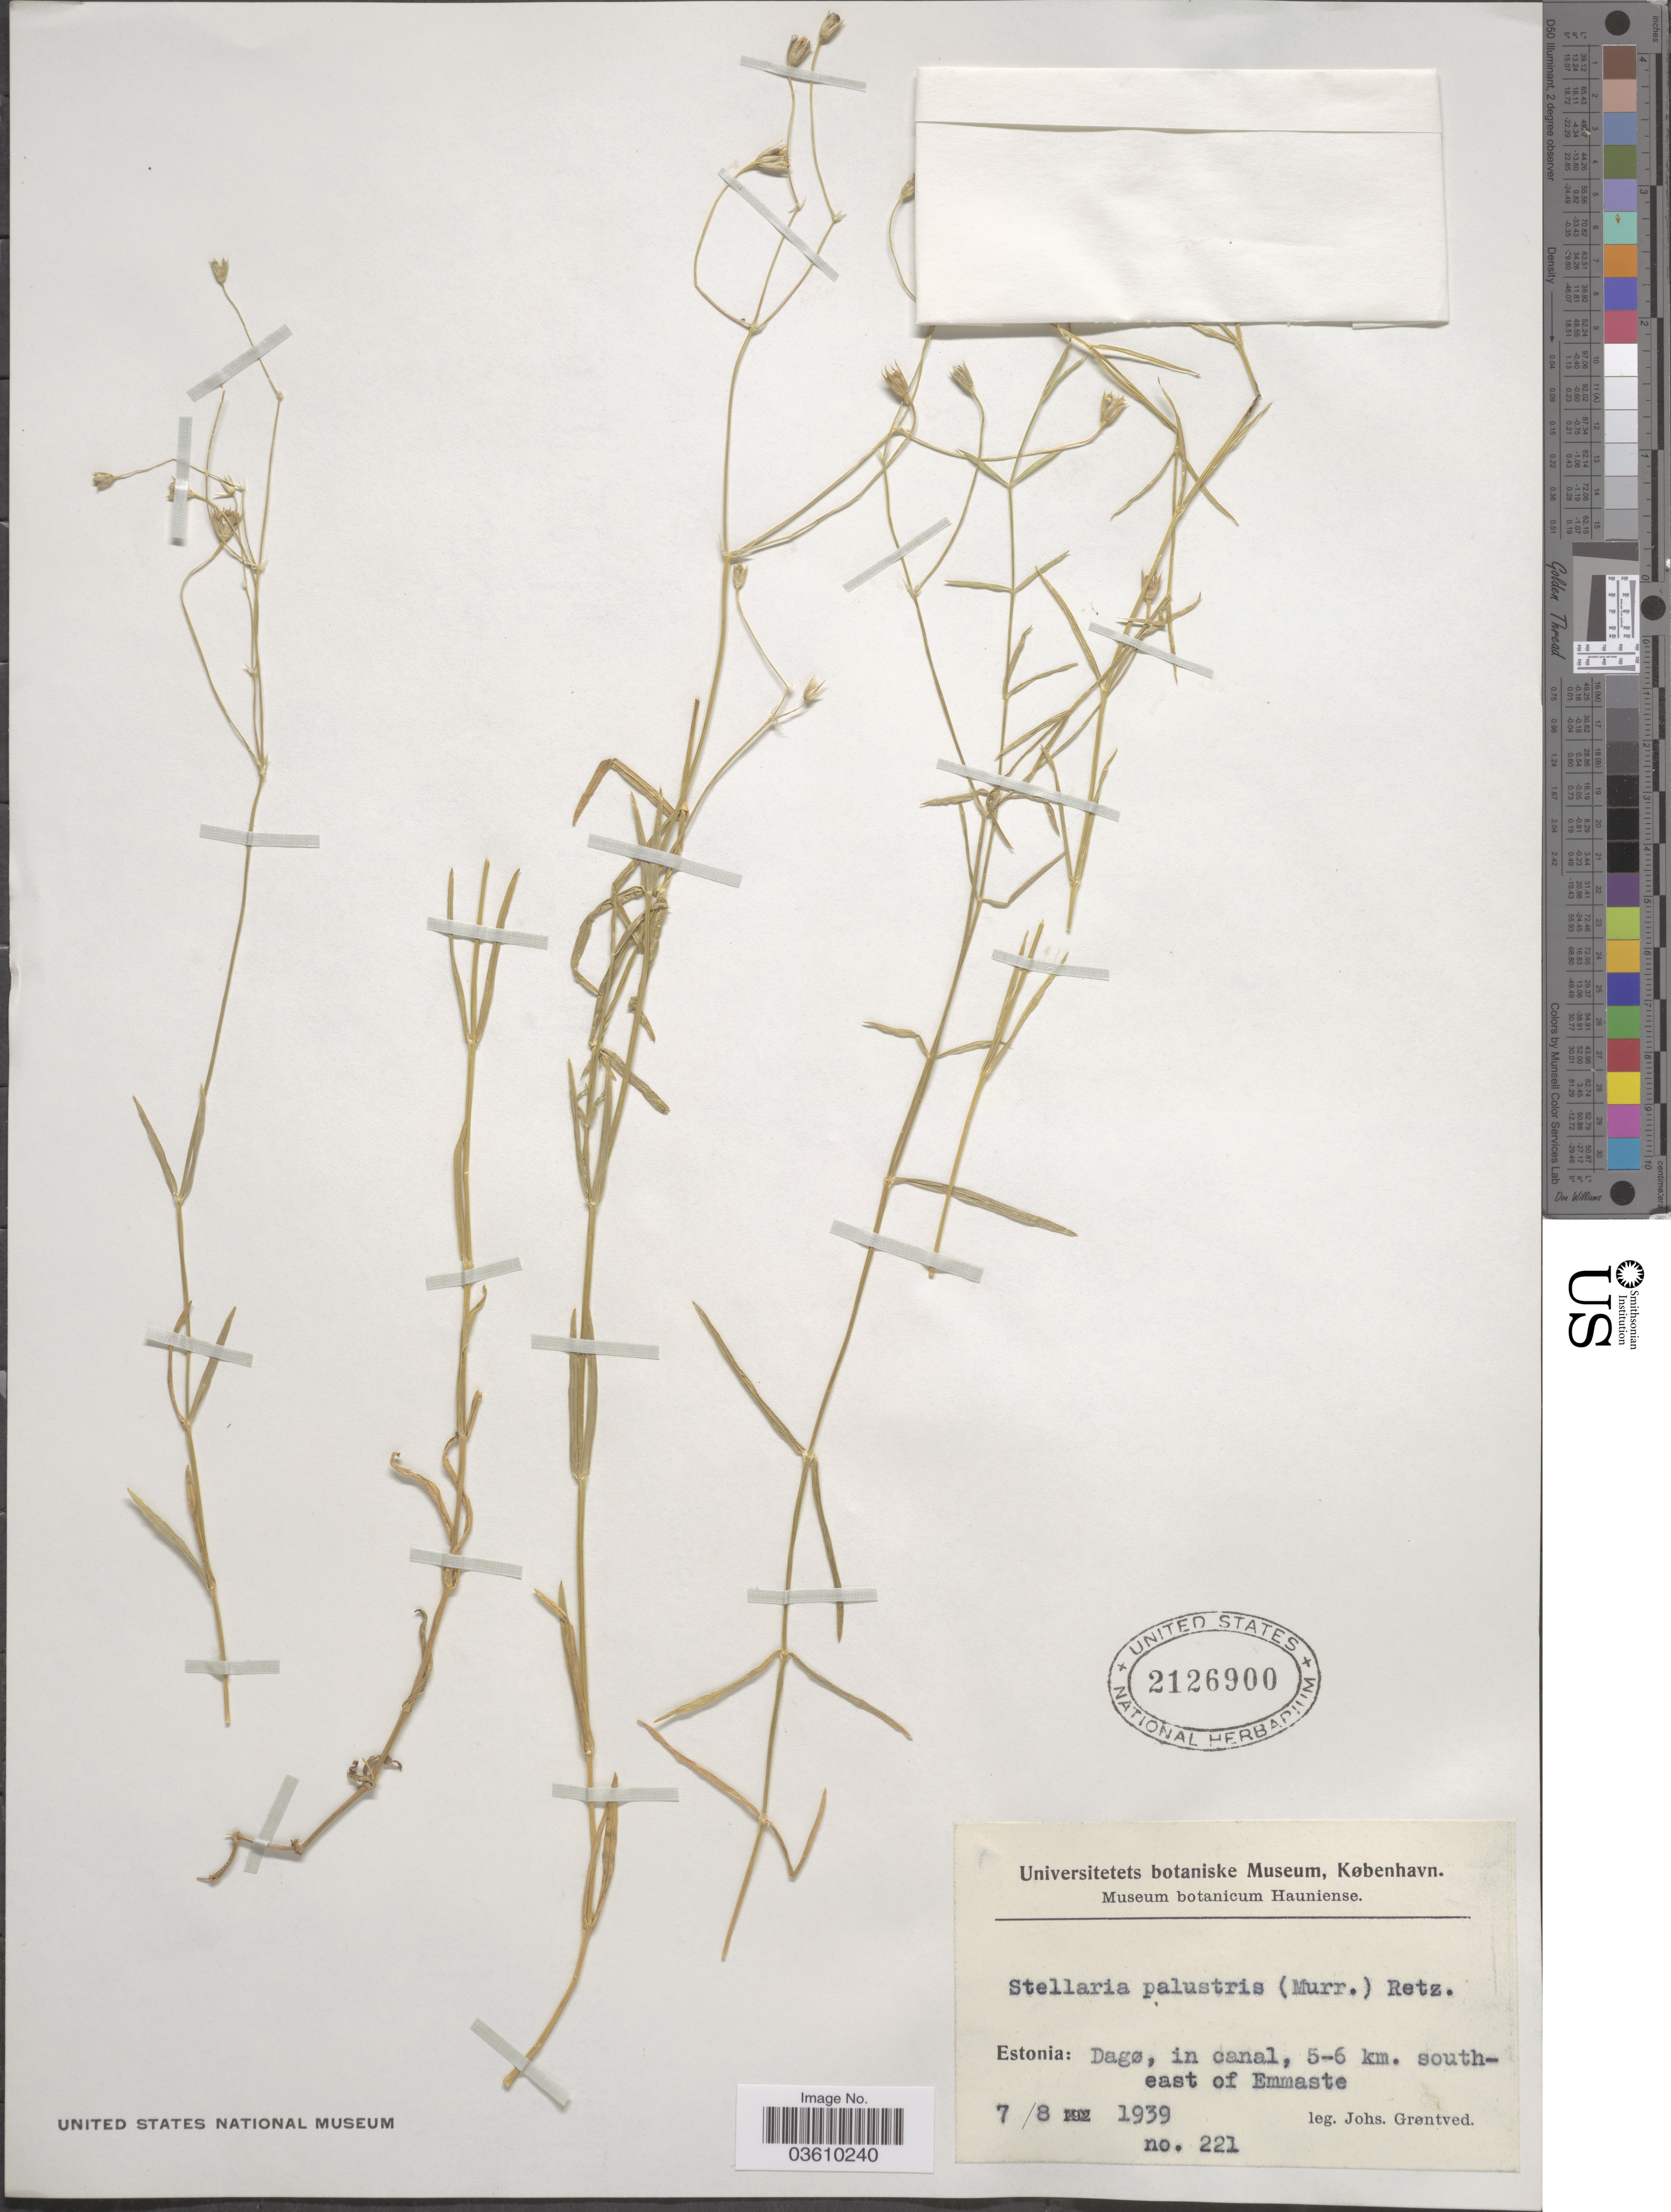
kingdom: Plantae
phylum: Tracheophyta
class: Magnoliopsida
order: Caryophyllales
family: Caryophyllaceae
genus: Stellaria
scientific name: Stellaria palustris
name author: Ehrh. ex Retz.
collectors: J. Grøntved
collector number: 221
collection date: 1939-08-07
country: Estonia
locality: Dagø, in canal, 5-6 km. south-east of Emmaste.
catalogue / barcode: US 2126900